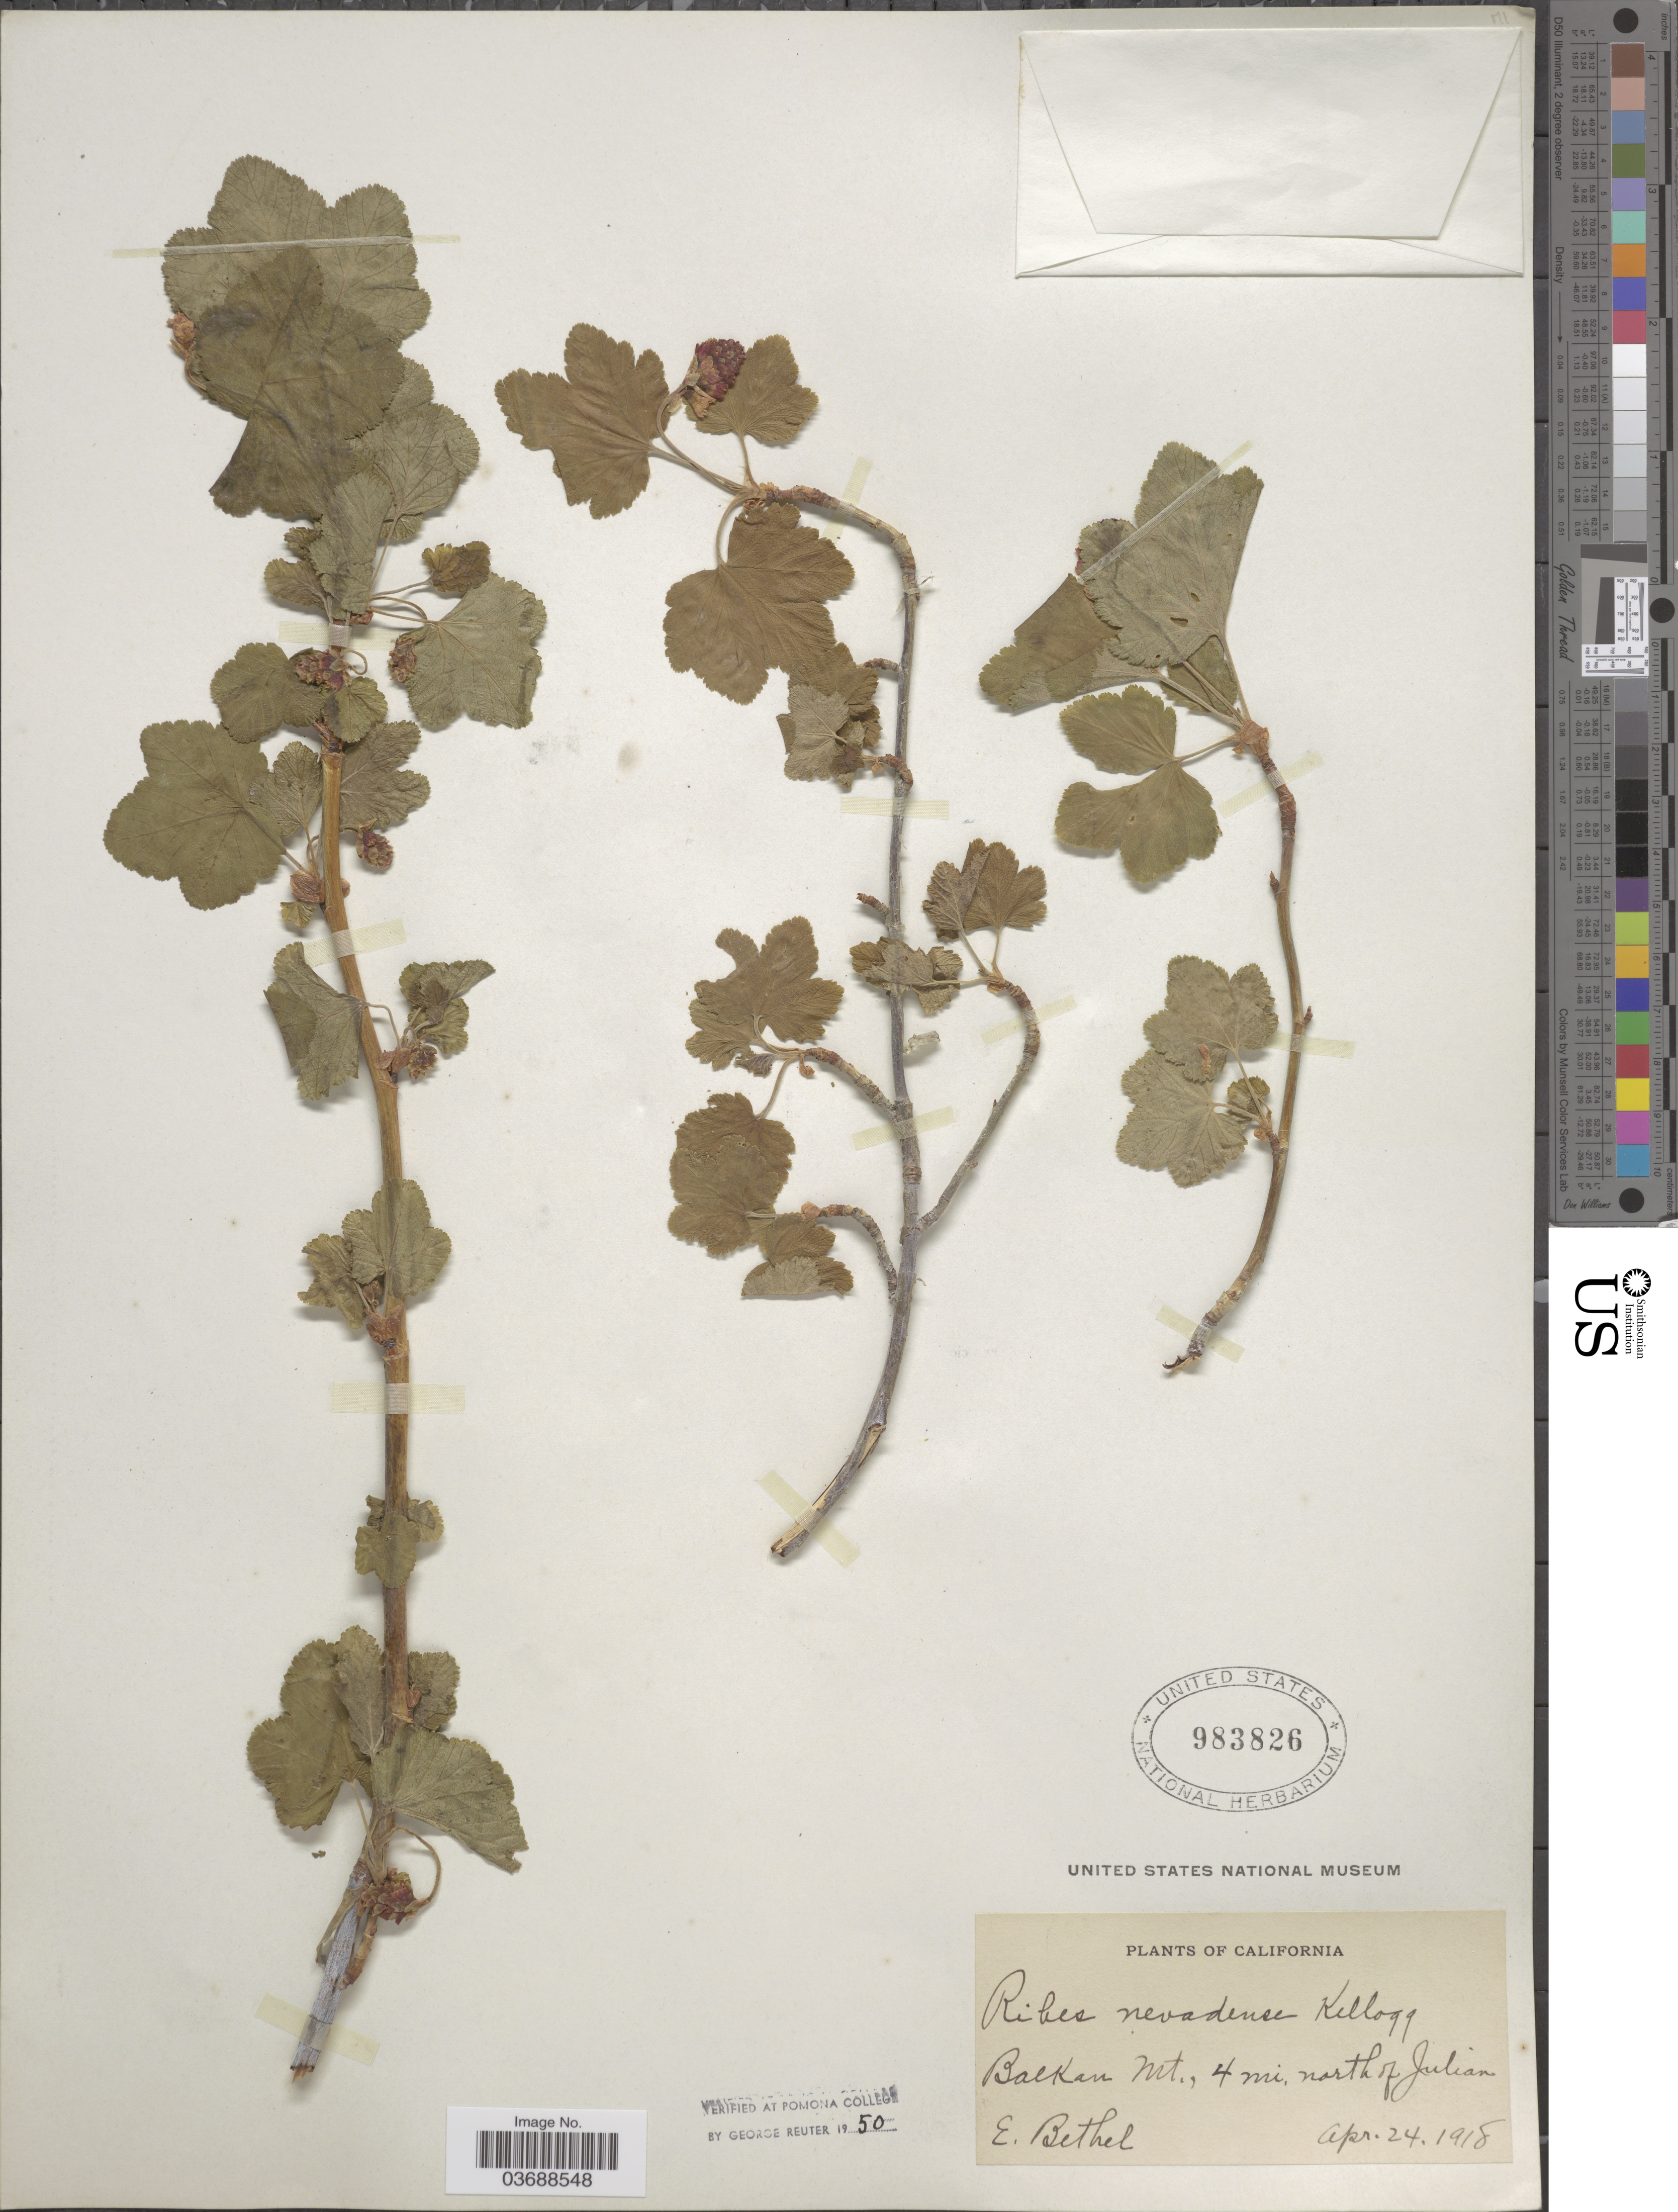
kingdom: Plantae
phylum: Tracheophyta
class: Magnoliopsida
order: Saxifragales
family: Grossulariaceae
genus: Ribes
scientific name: Ribes nevadense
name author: Kellogg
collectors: E. Bethel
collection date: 1918-04-24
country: United States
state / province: California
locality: Balkan Mt., 4 mi. north of Julian.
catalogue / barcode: US 983826